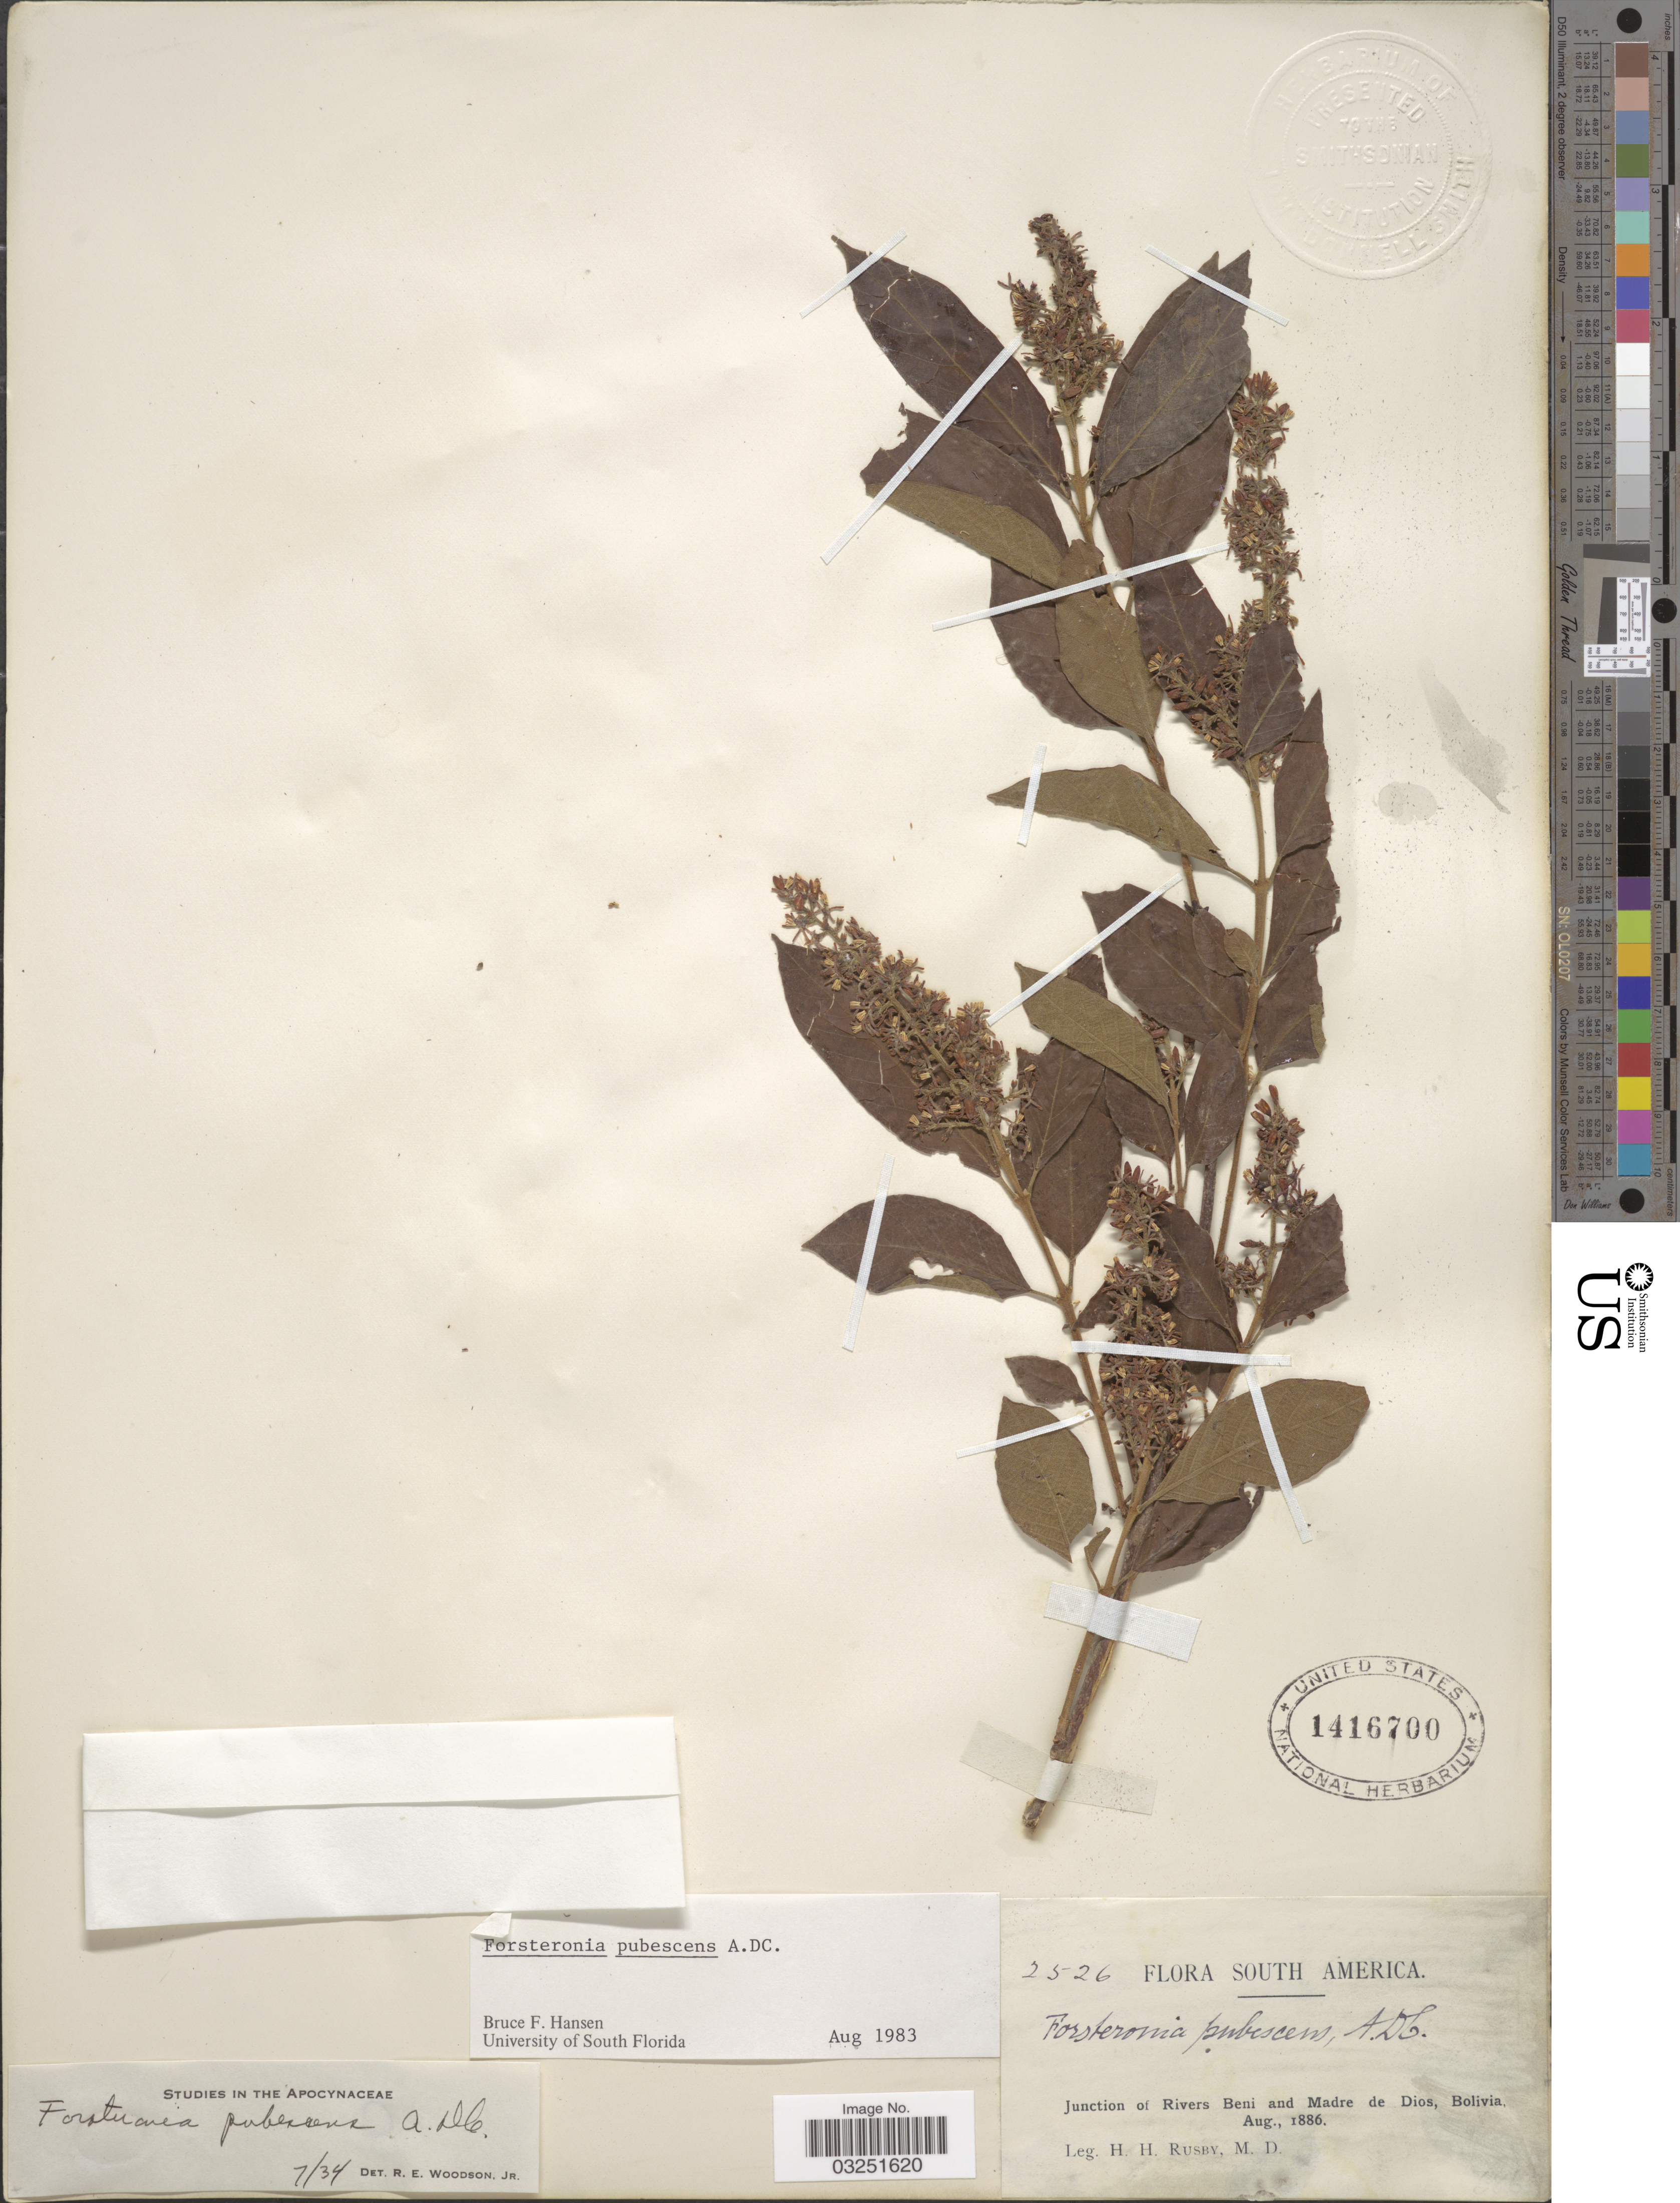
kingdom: Plantae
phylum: Tracheophyta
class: Magnoliopsida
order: Gentianales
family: Apocynaceae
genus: Forsteronia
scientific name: Forsteronia pubescens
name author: A. DC.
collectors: H. H. Rusby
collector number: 2526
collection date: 1886-08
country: Bolivia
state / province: Beni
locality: Junction of Rivers Beni and Madre de Dios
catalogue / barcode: US 1416700